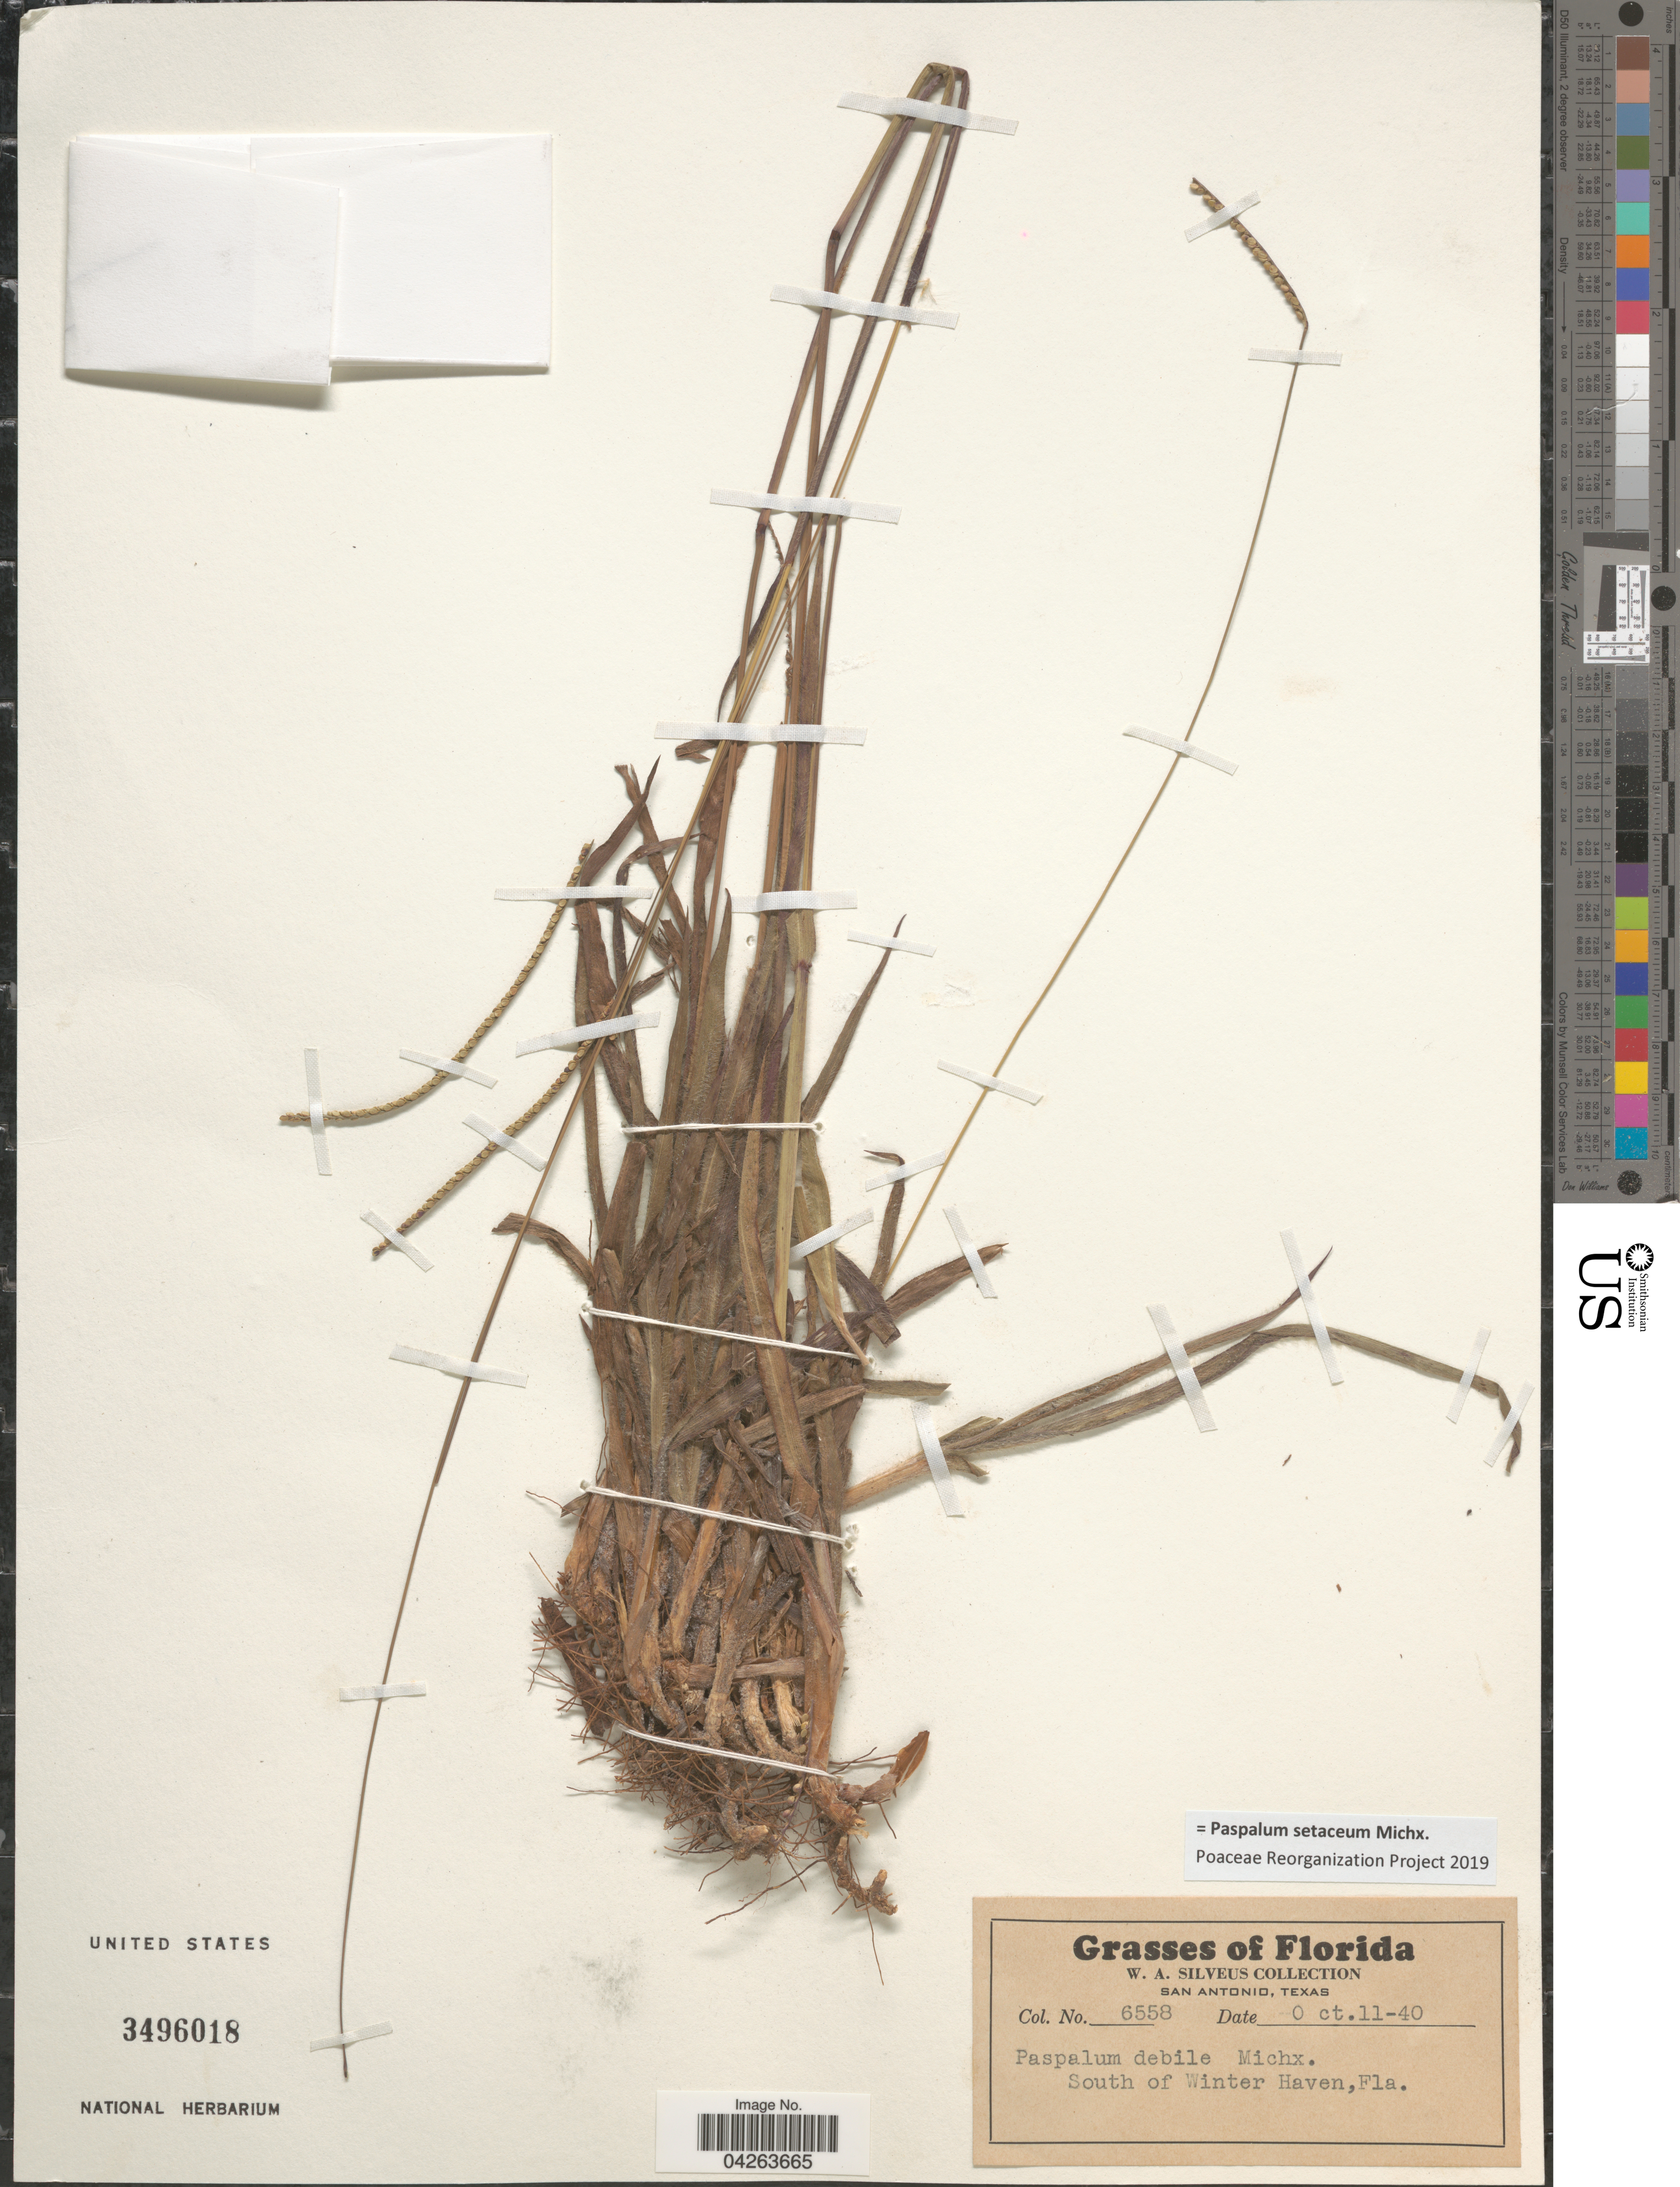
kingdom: Plantae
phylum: Tracheophyta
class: Liliopsida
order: Poales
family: Poaceae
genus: Paspalum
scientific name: Paspalum setaceum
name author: Michx.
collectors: W. Silveus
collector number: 6558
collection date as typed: Transcribed d/m/y: 11/10/40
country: United States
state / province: Florida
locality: South of Winter Haven.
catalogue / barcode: US 3496018